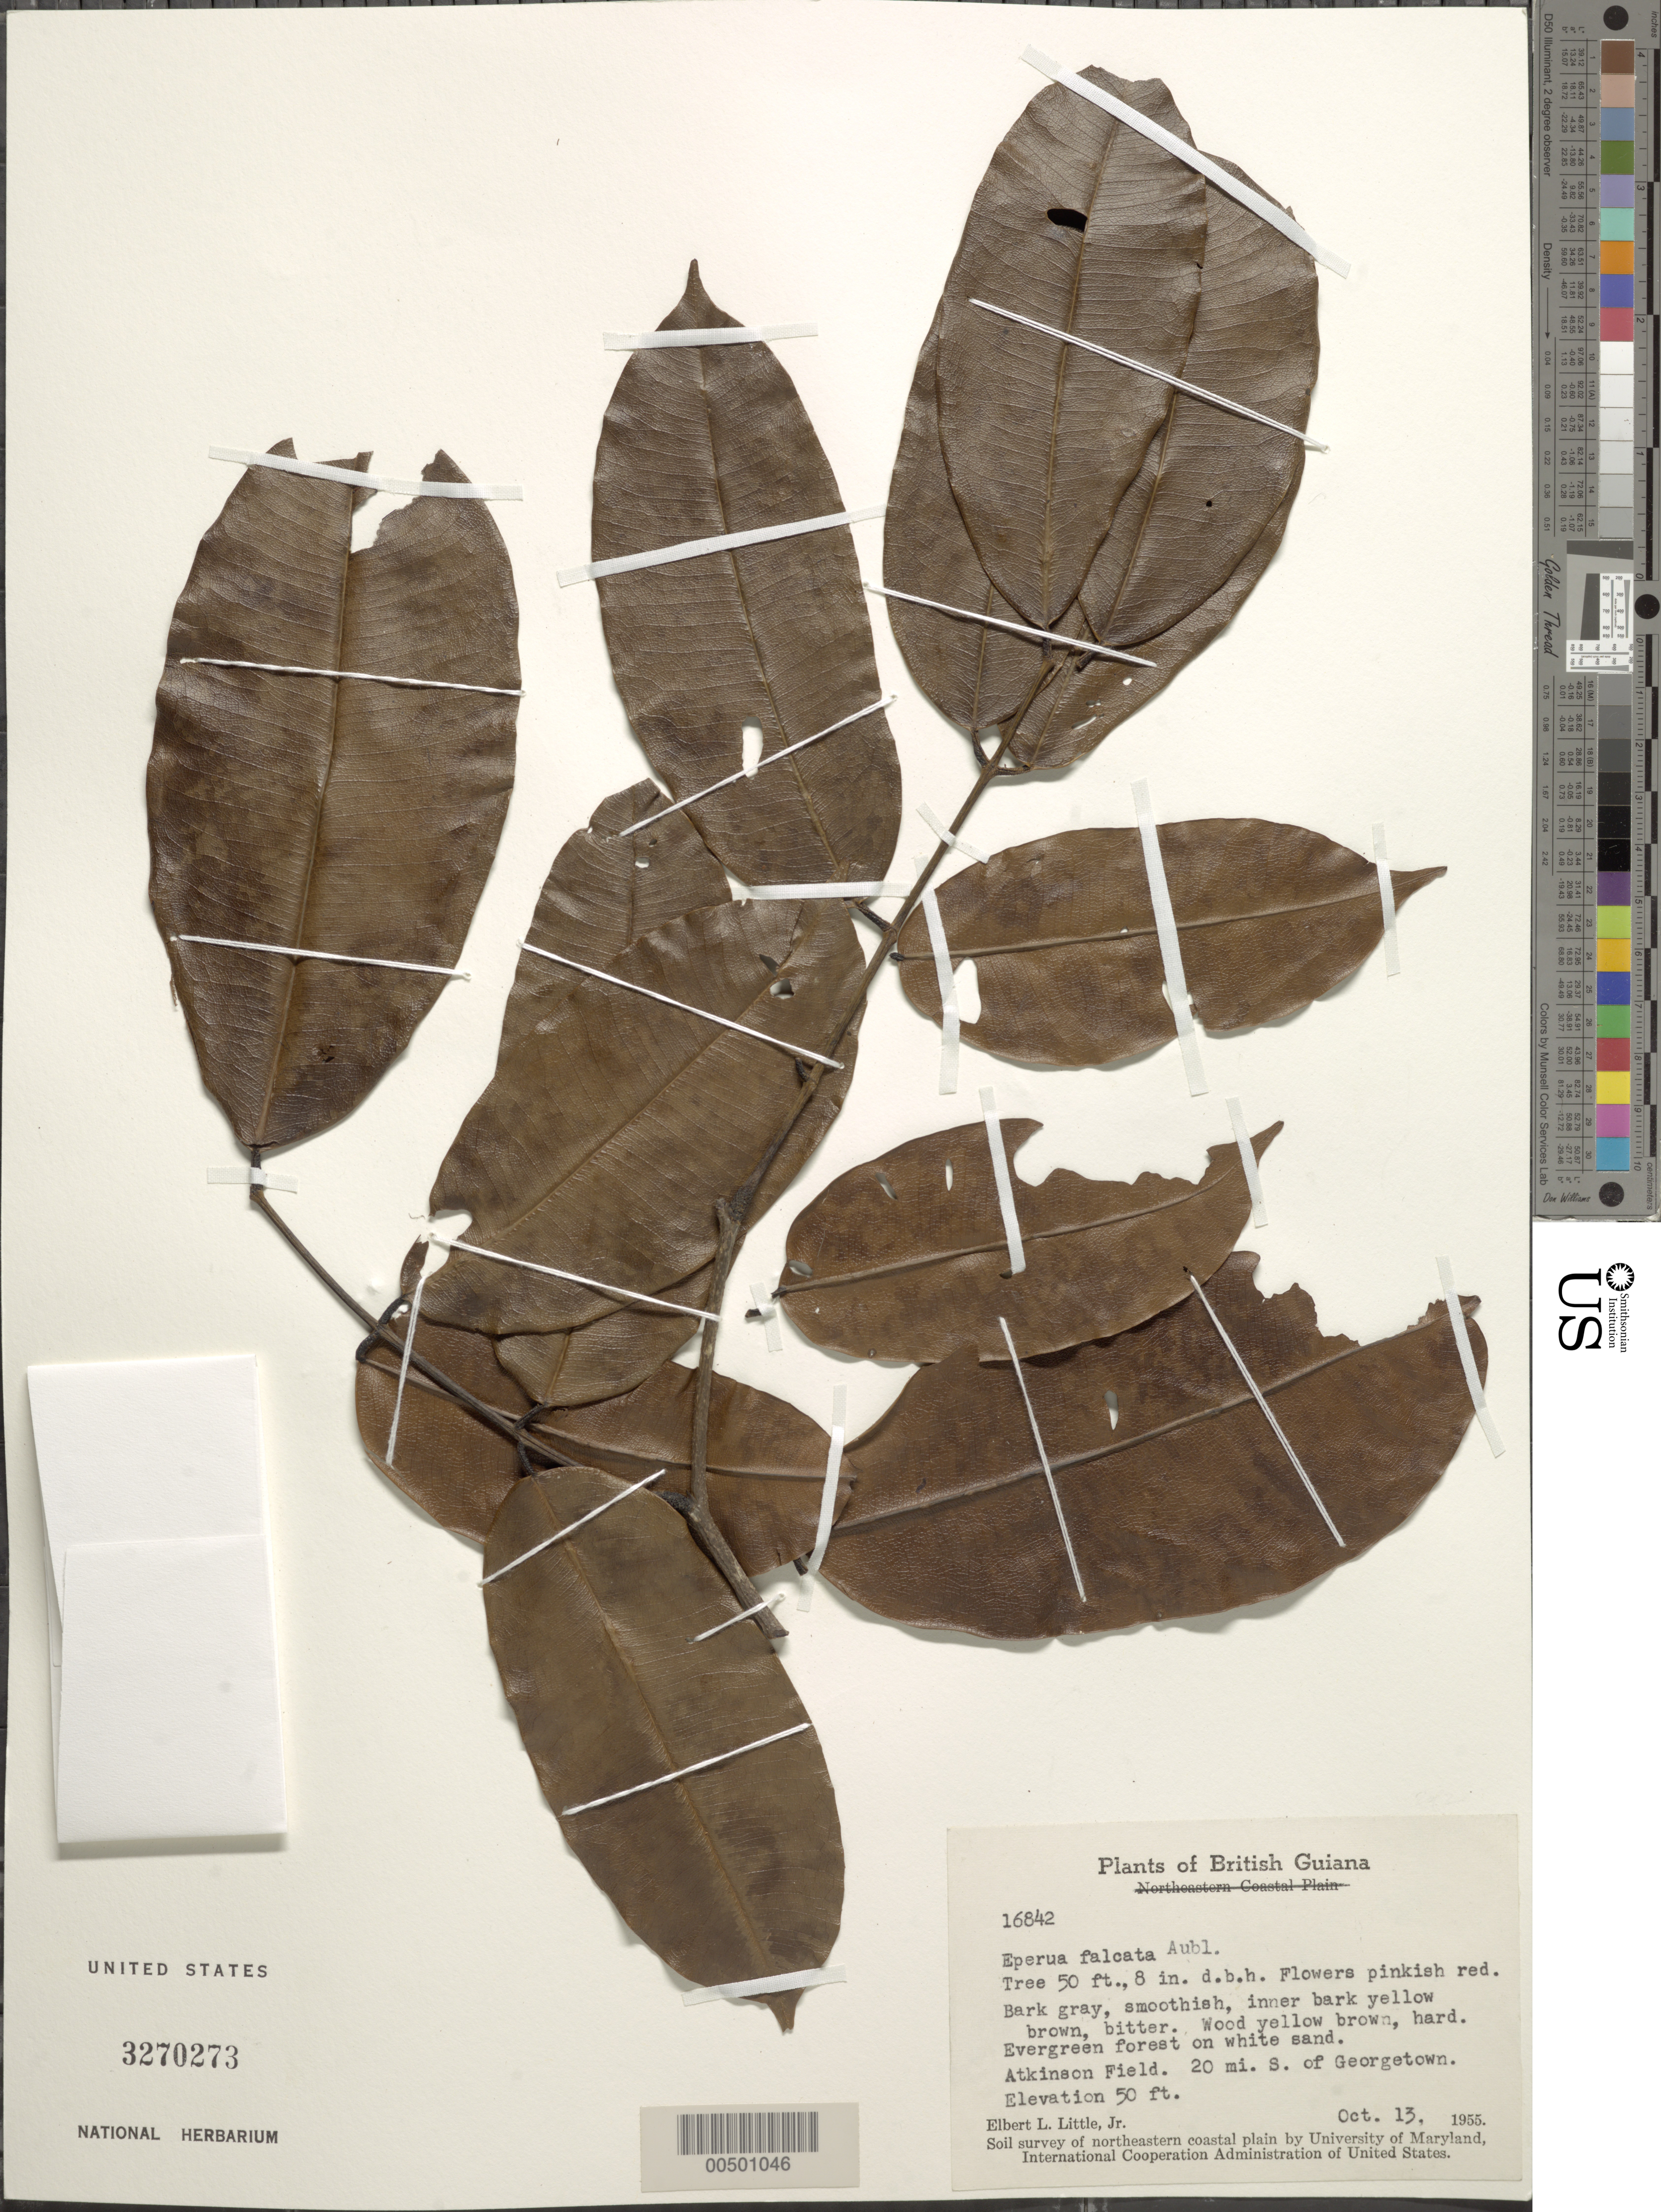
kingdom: Plantae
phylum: Tracheophyta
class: Magnoliopsida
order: Fabales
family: Fabaceae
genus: Eperua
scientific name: Eperua falcata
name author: Aubl.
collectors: E. L. Little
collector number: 16842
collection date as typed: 13 Oct 1955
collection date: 1955-10-13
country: Guyana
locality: Atkinson field, 20 km S of Georgetown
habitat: Evergreen forest on white sand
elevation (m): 15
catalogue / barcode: US 3270273